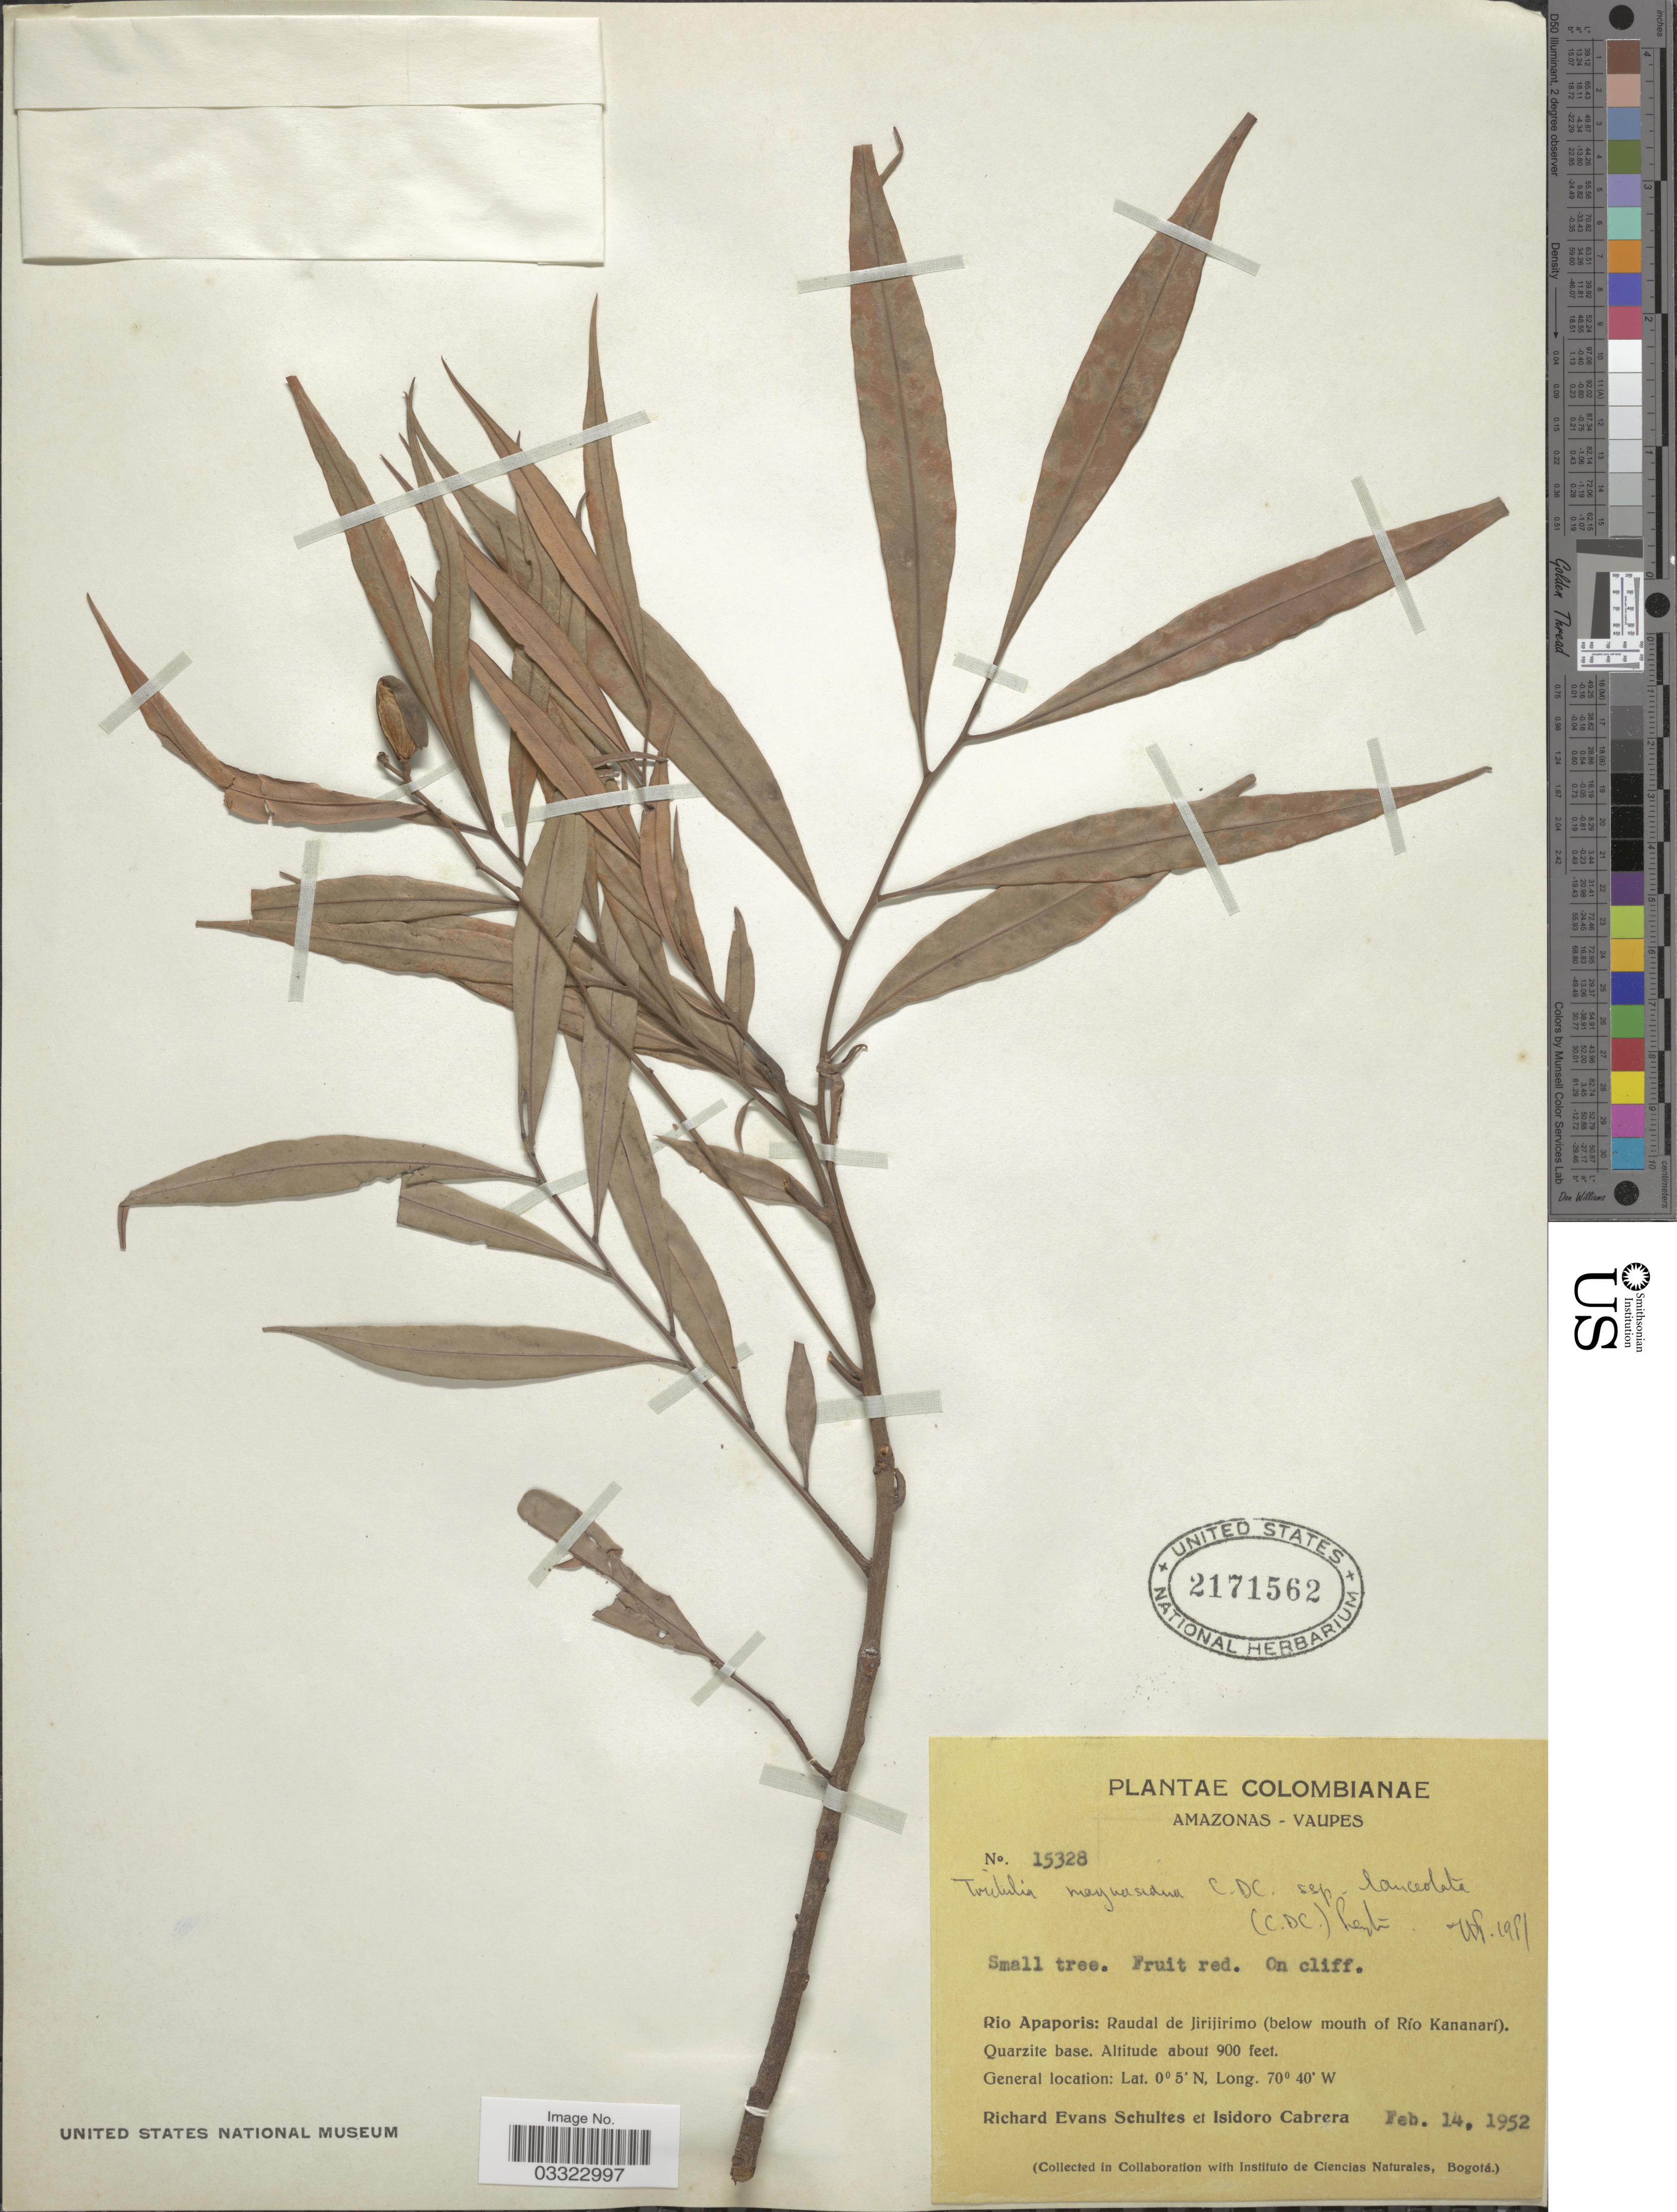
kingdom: Plantae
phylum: Tracheophyta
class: Magnoliopsida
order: Sapindales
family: Meliaceae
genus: Trichilia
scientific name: Trichilia maynasiana subsp. lanceolata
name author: (C. DC.) T.D. Penn.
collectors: R. E. Schultes & I. Cabrera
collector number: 15328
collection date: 1952-02-14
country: Colombia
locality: Amazonas-Vaupés, Rio Apaporis: Raudal de Jirijirimo (below mouth of Río Kananarí). Quarzite base.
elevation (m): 274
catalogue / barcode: US 2171562